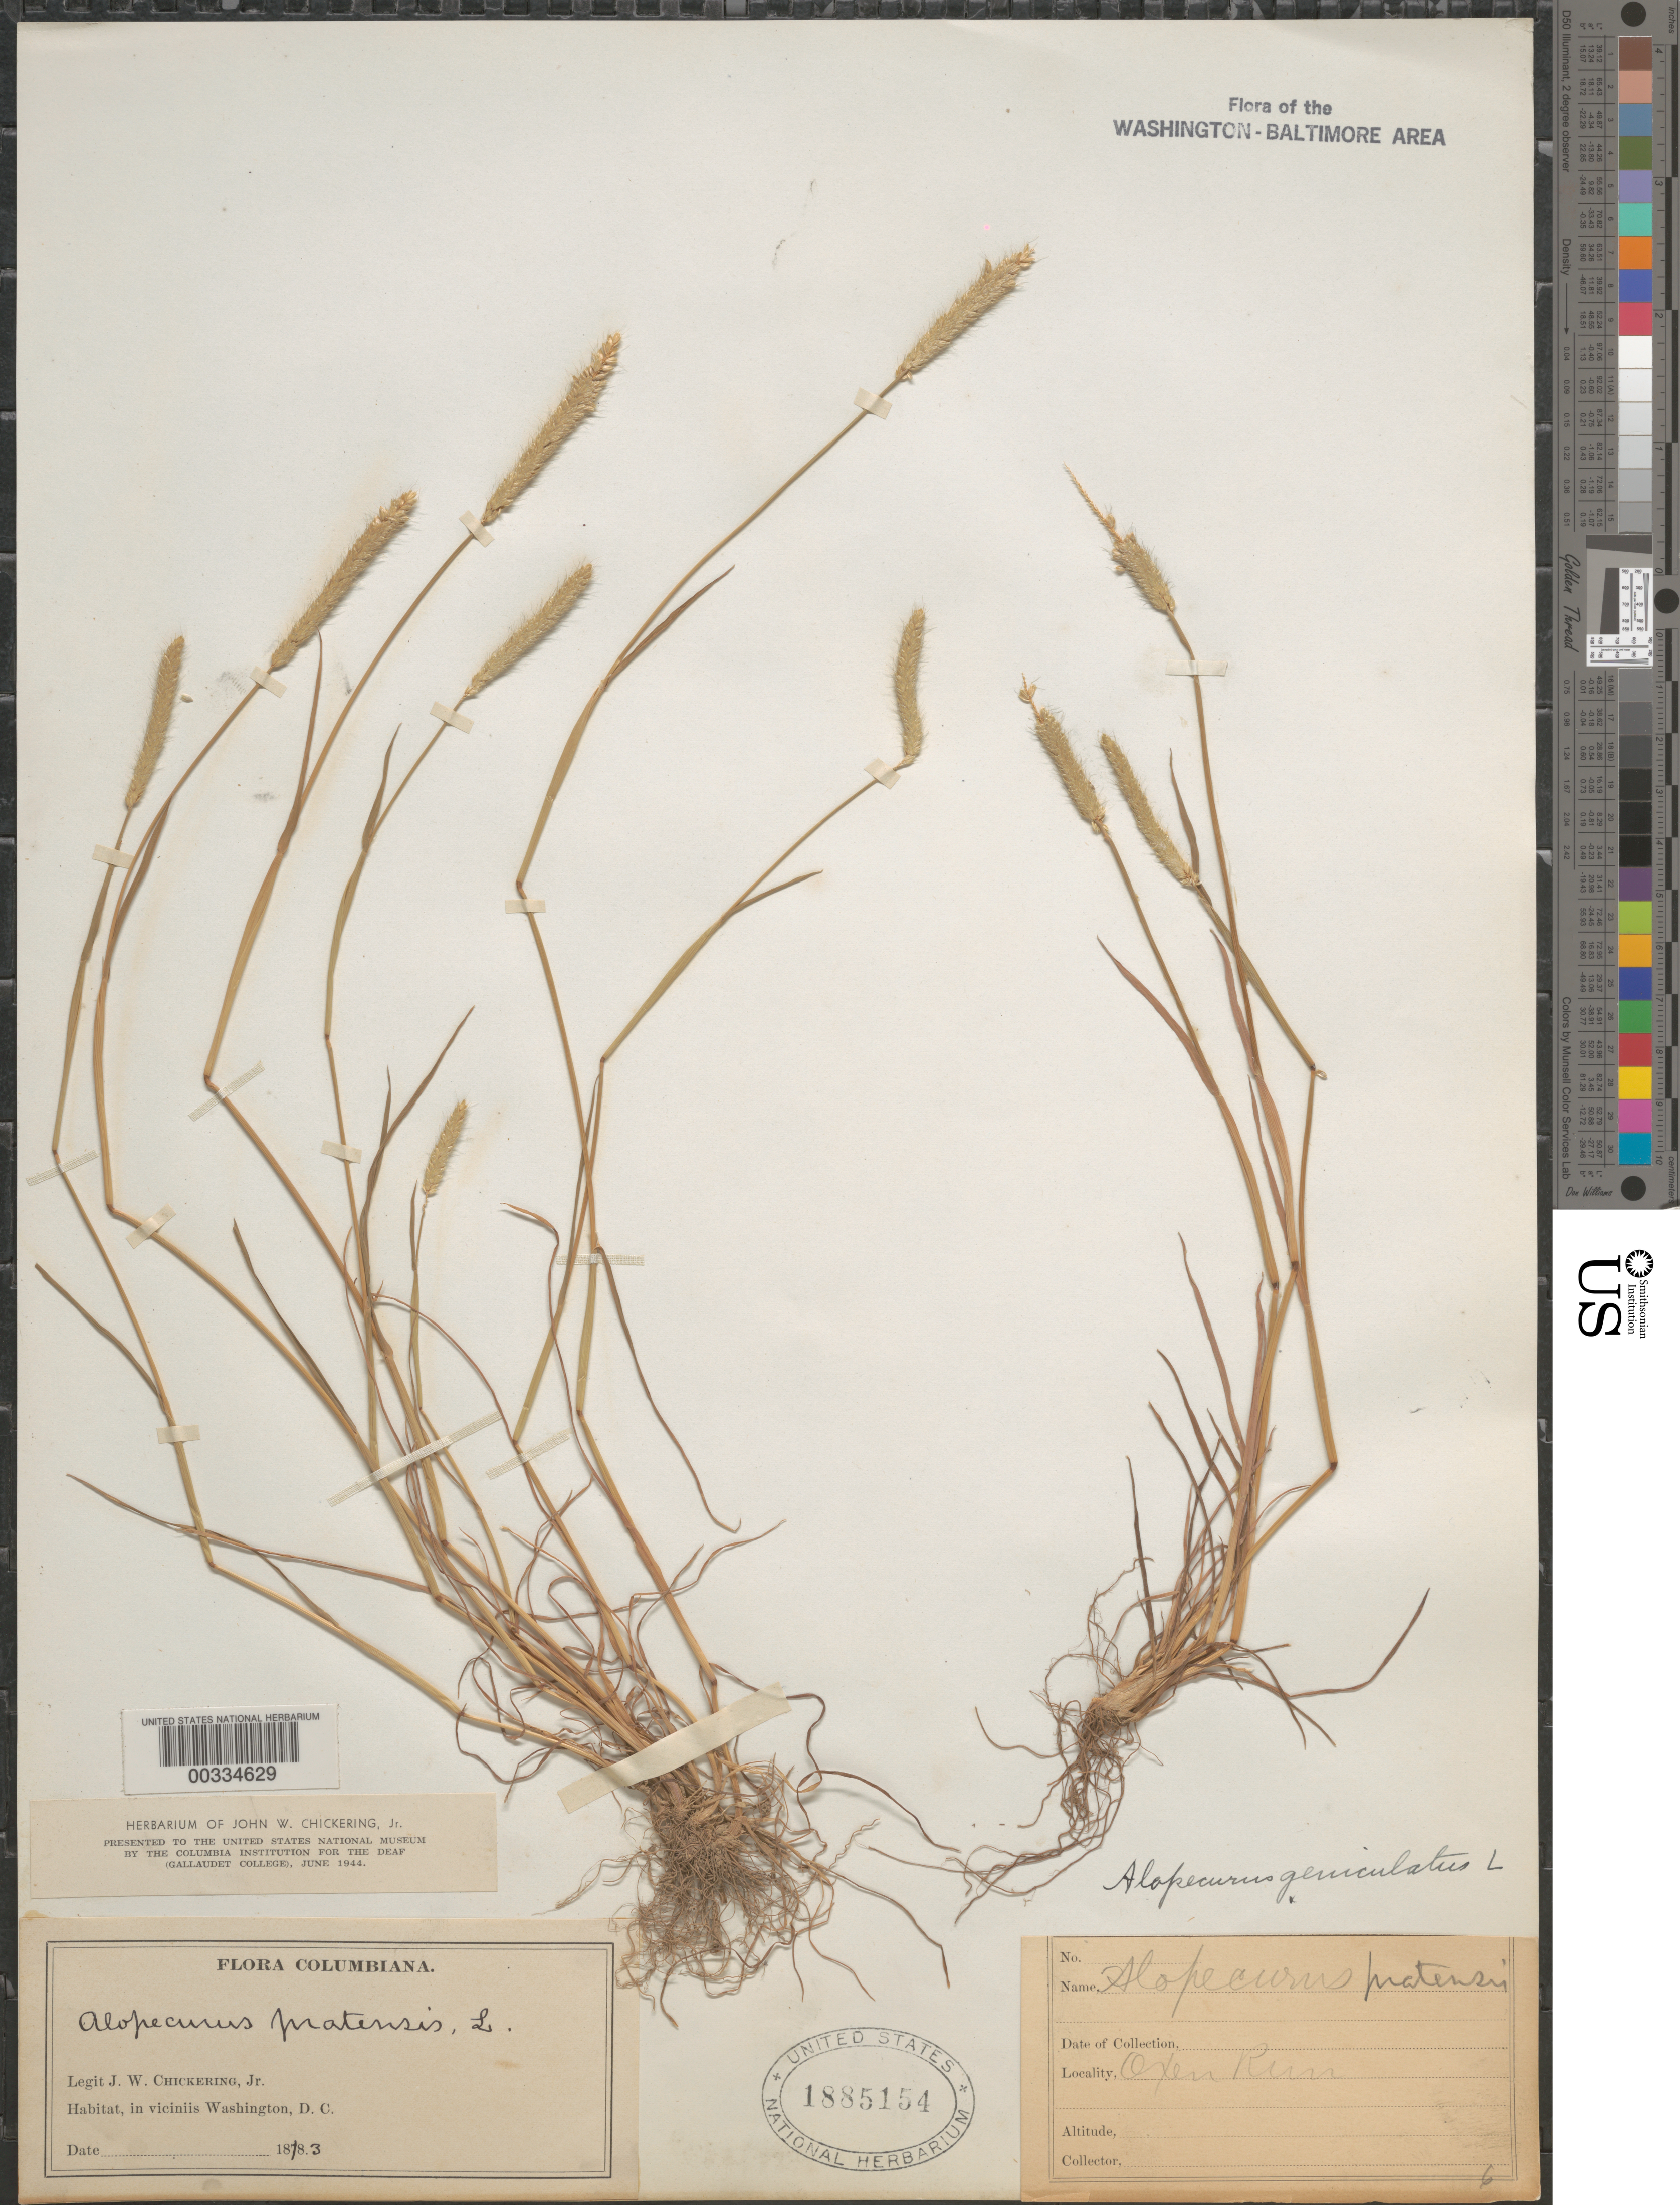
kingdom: Plantae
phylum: Tracheophyta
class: Liliopsida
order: Poales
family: Poaceae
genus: Alopecurus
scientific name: Alopecurus geniculatus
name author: L.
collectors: J. Chickering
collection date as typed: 1883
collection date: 1883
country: United States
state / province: District of Columbia / Maryland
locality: Oxen Run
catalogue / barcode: US 1885854